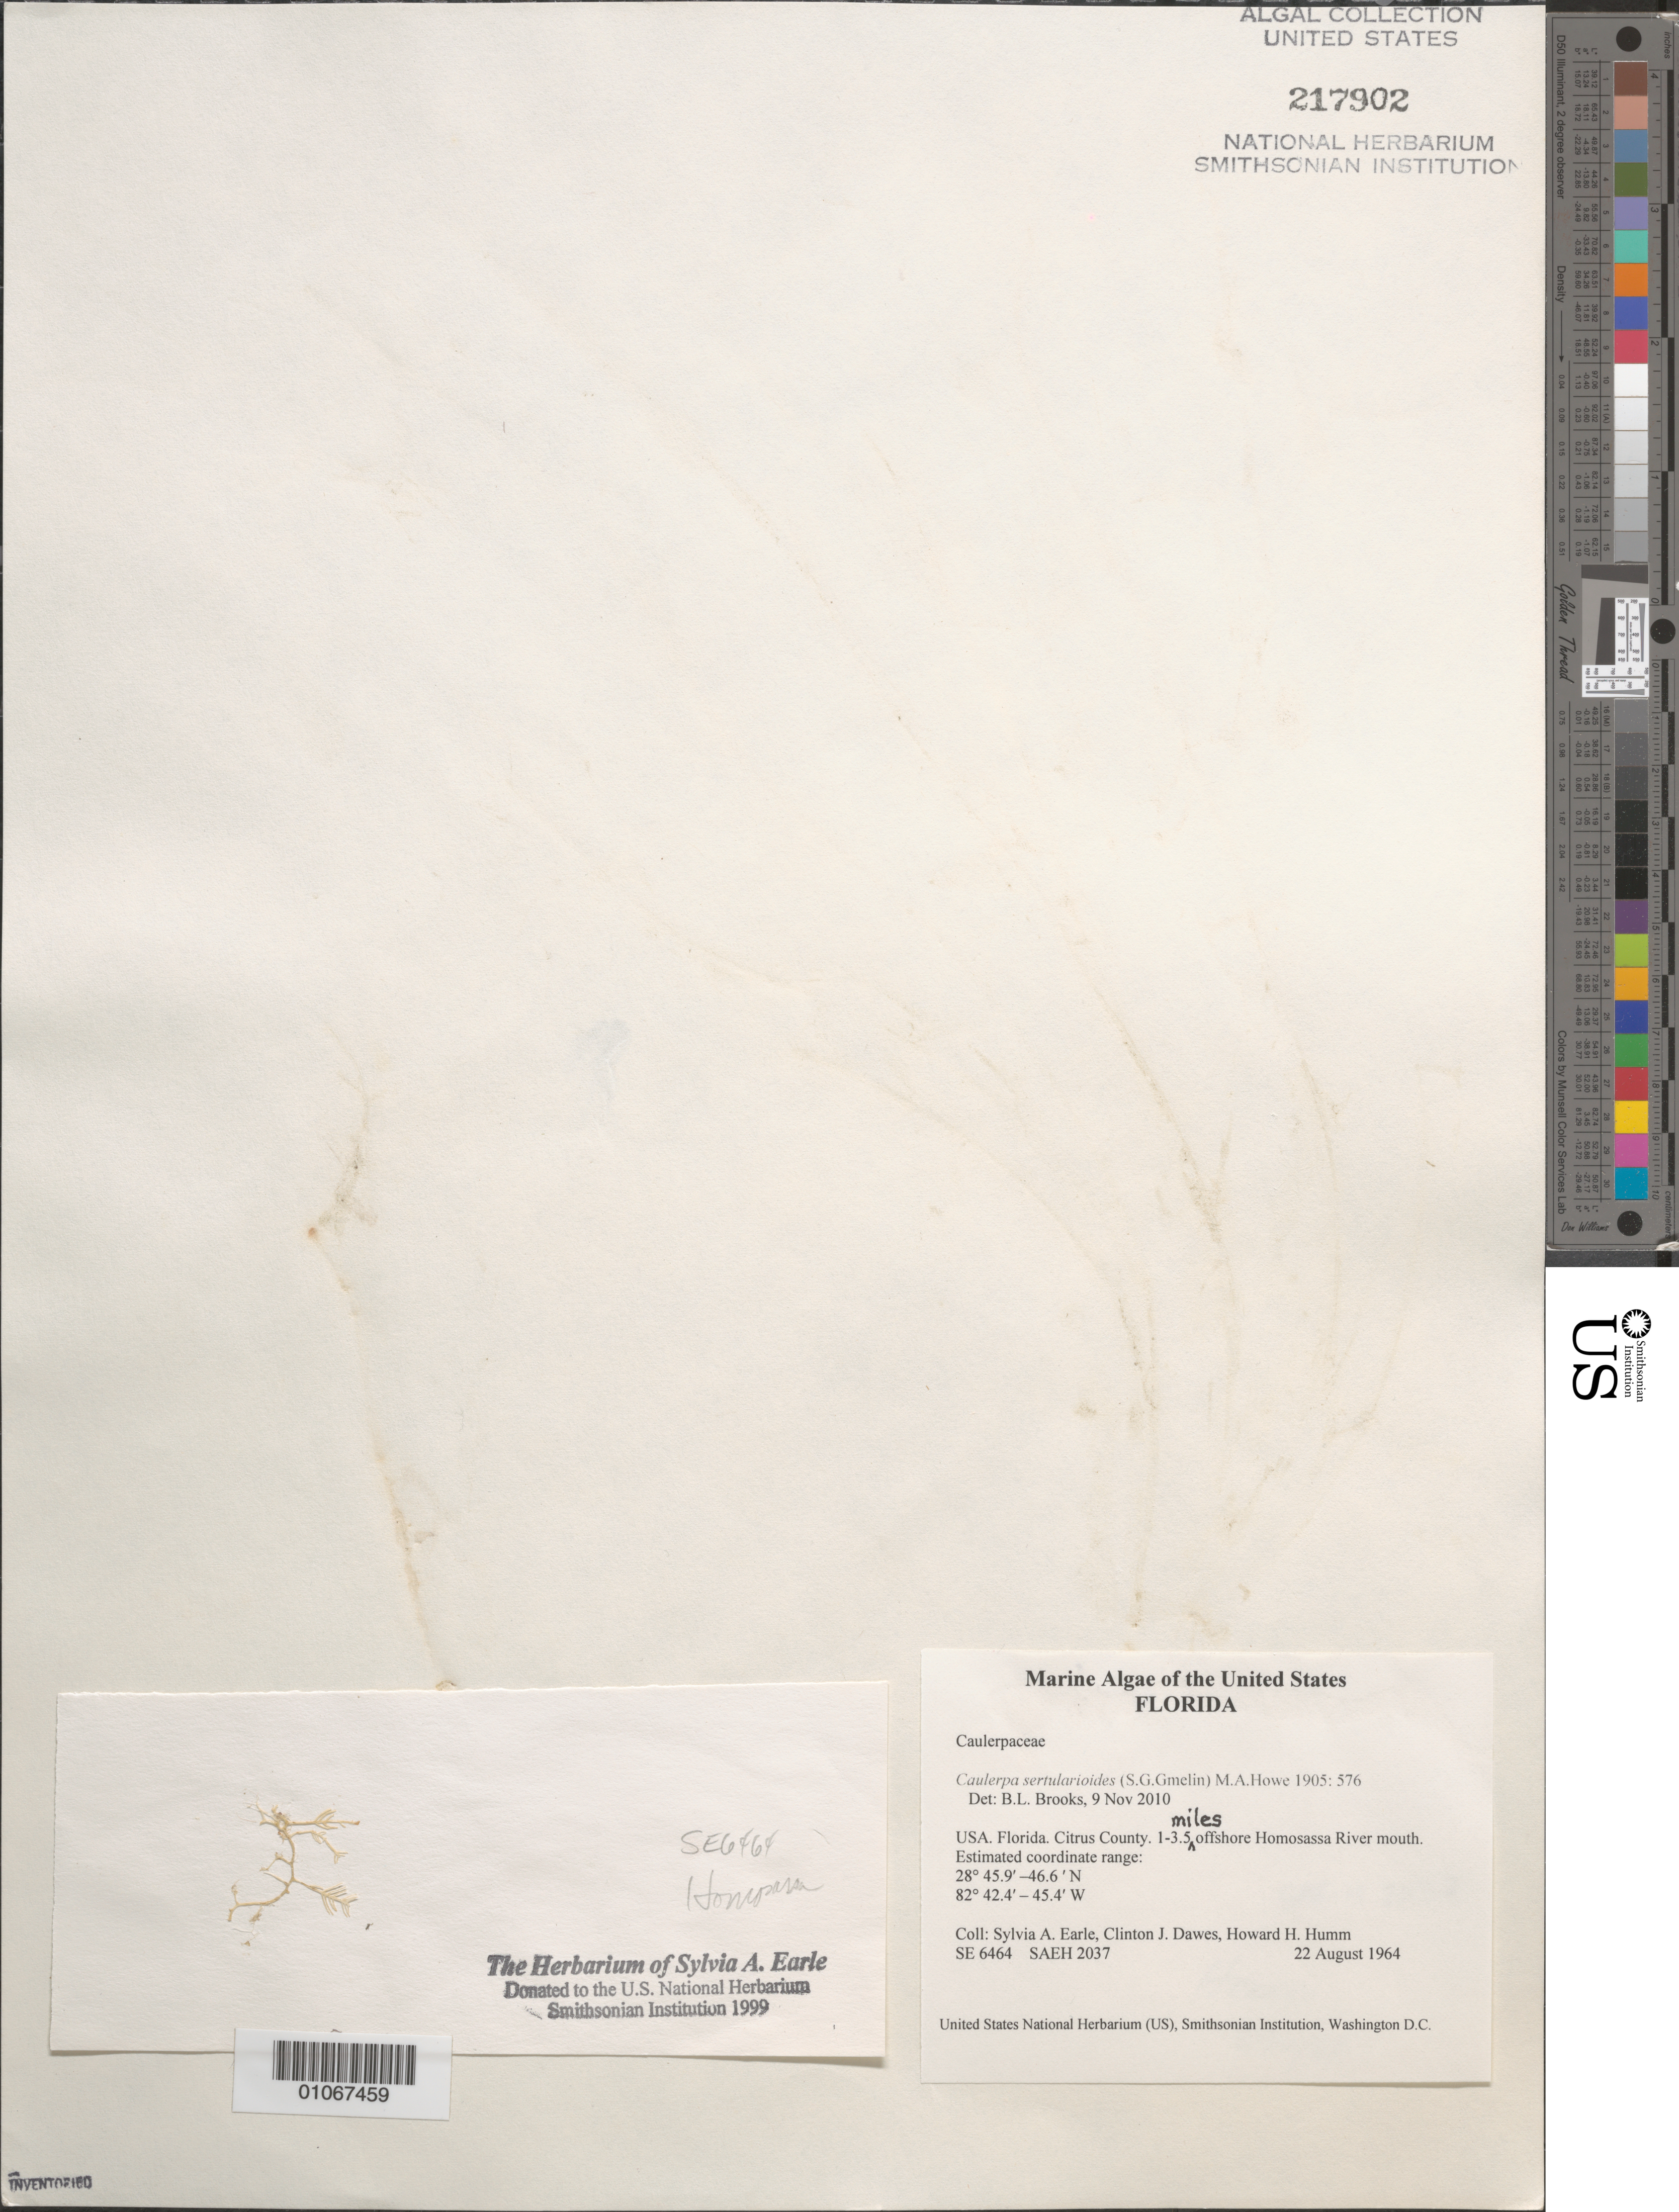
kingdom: Plantae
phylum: Chlorophyta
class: Ulvophyceae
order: Bryopsidales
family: Caulerpaceae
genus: Caulerpa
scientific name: Caulerpa sertularioides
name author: (S.G. Gmel.) M. Howe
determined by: Brooks, B. L., (BOT), Smithsonian Institution - National Museum of Natural History (UNITED STATES)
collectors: S. A. Earle, C. Dawes & H. Humm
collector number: SE 6464 & SAEH 2037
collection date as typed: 22 Aug 1964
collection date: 1964-08-22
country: United States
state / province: Florida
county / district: Citrus County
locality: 1 to 3.5 miles offshore Homosassa River mouth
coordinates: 28 45.9'N; 28 46.6'N, 82 42.4'W; 82 45.4'W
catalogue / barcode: US 217902